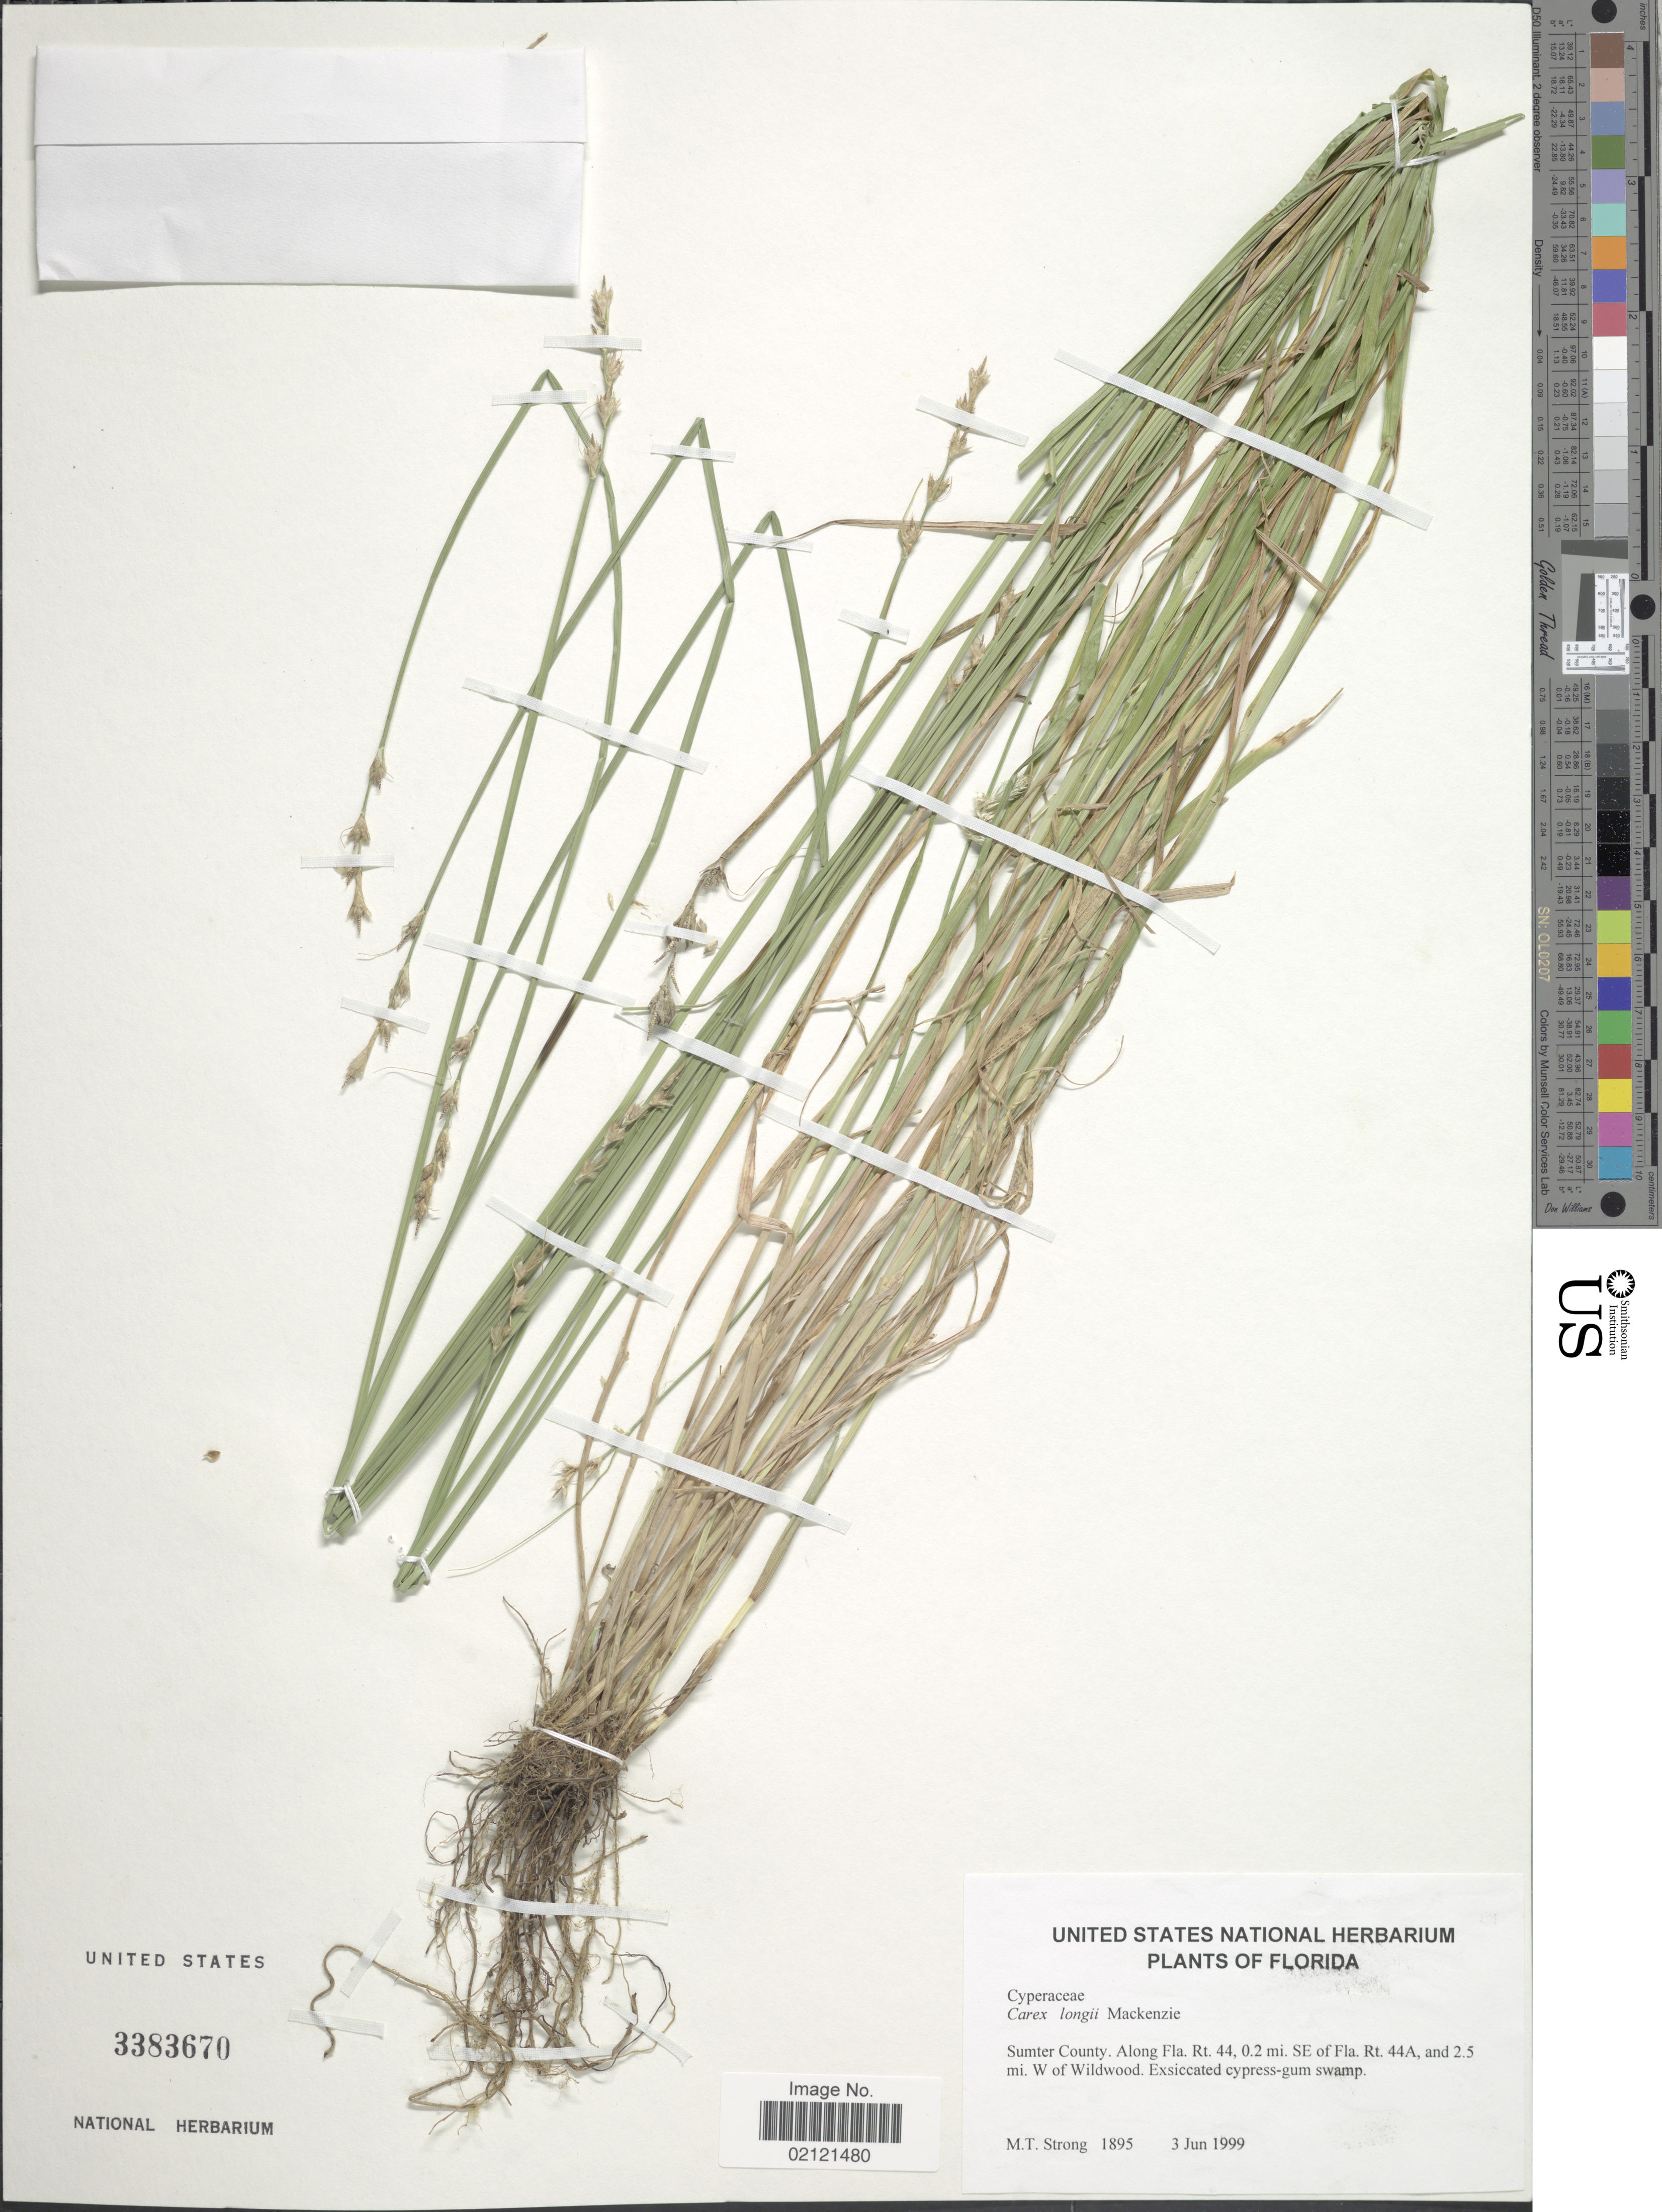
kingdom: Plantae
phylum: Tracheophyta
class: Liliopsida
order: Poales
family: Cyperaceae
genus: Carex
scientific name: Carex longii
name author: Mack.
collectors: M. T. Strong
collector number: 1895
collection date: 1999-06-03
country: United States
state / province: Florida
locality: Sumter County. Along Fla. Rt. 44, 0.2 mi. SE of Fla. Rt. 44A, and 2.5 mi. W of Wildwood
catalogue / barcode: US 3383670